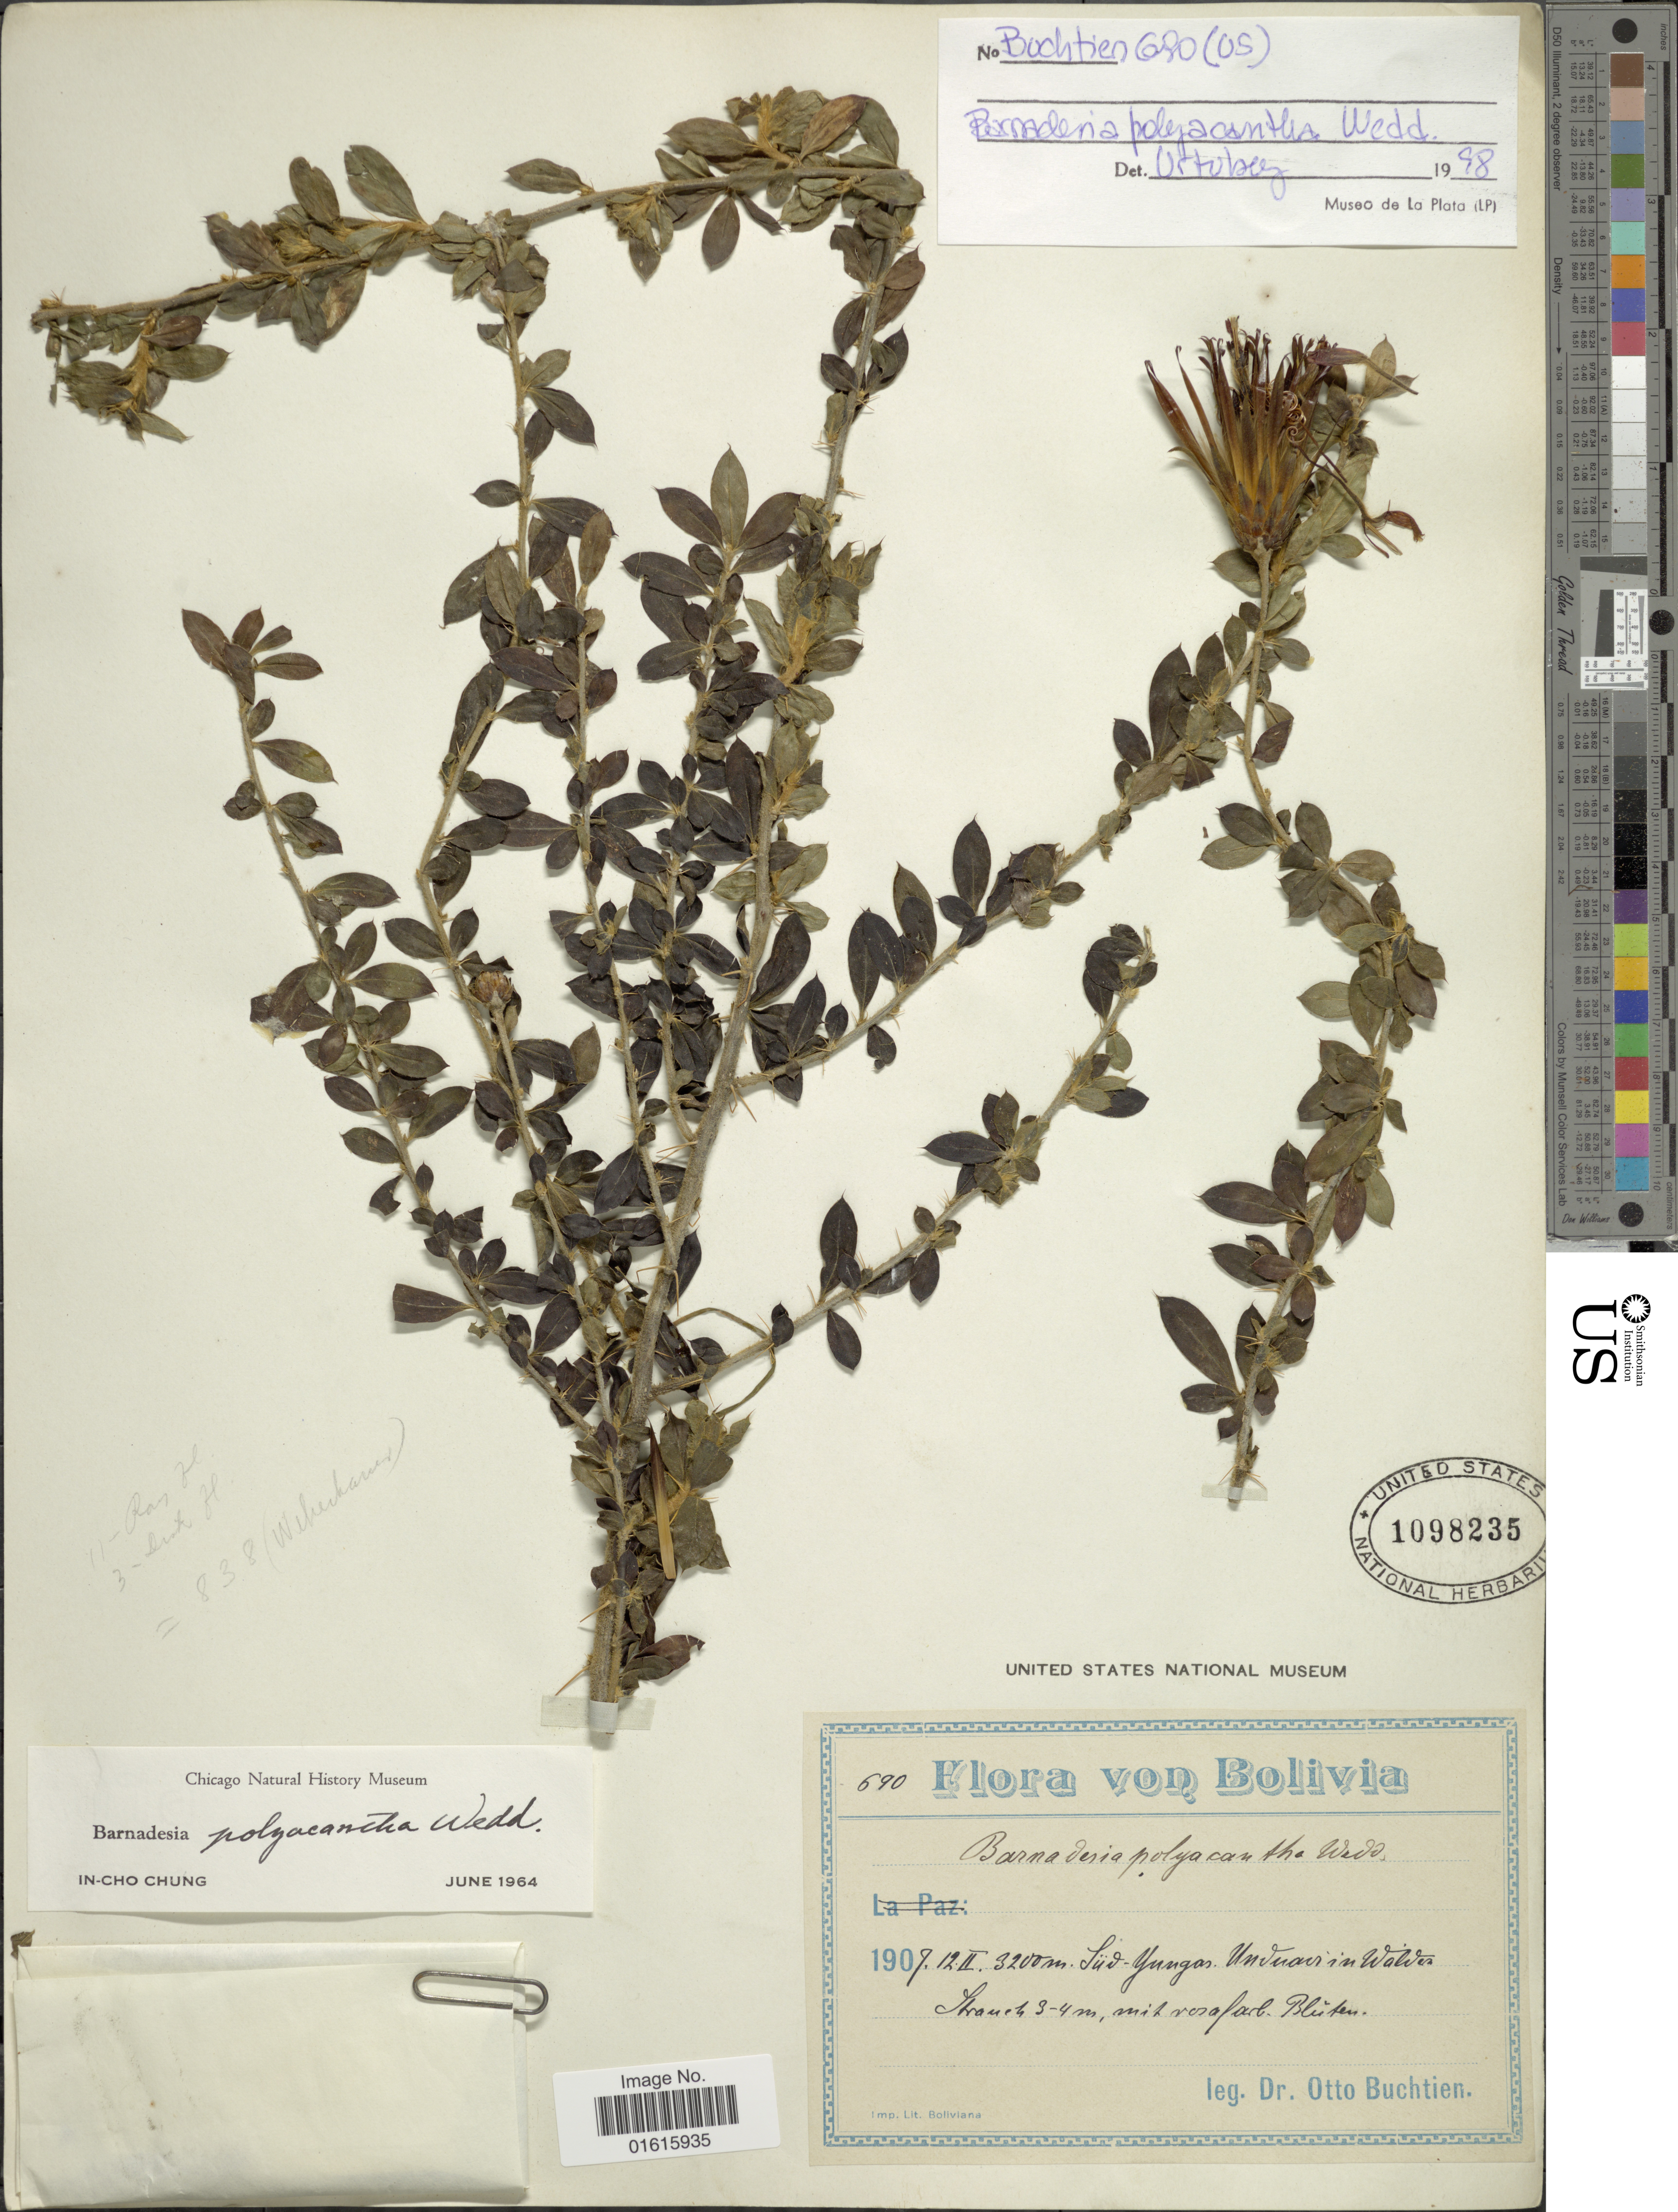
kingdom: Plantae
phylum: Tracheophyta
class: Magnoliopsida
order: Asterales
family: Asteraceae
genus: Barnadesia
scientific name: Barnadesia polyacantha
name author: Wedd.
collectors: O. Buchtien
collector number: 690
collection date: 1907-02-12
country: Bolivia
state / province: La Paz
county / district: Sud Yungas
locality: Unduavi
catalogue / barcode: US 1098235